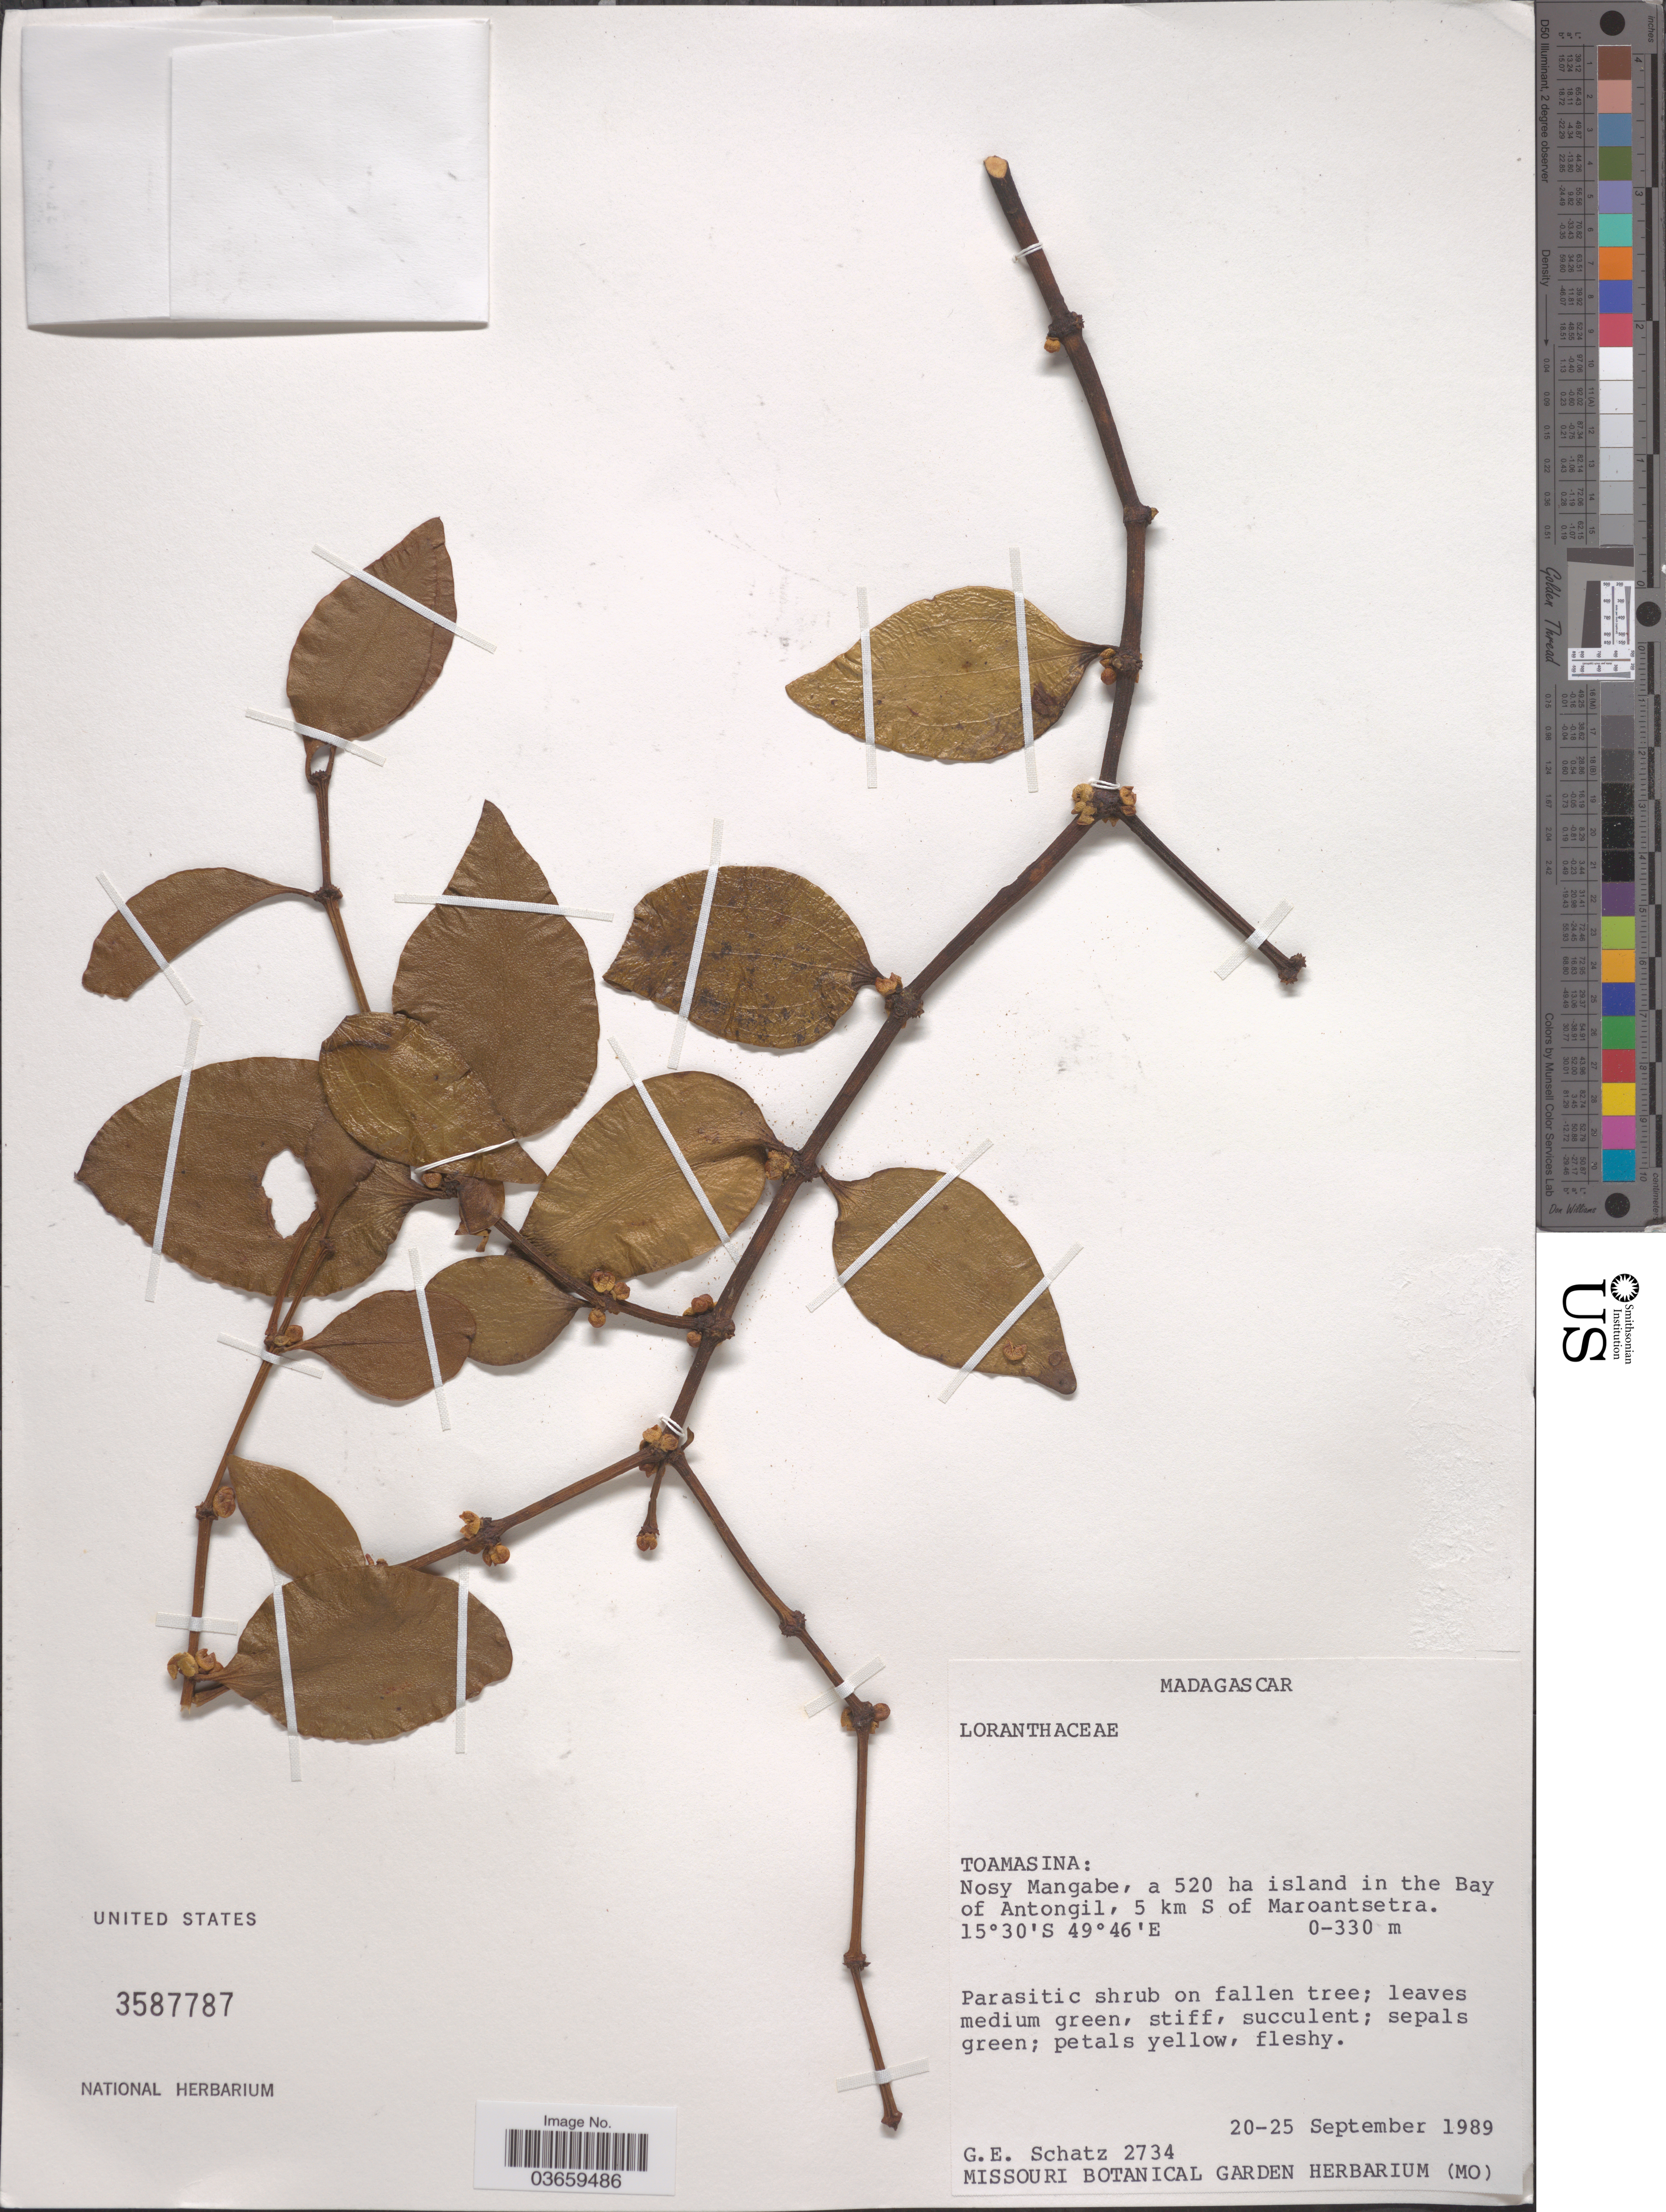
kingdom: Plantae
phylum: Tracheophyta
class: Magnoliopsida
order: Santalales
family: Loranthaceae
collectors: G. Schatz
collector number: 2734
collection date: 1989-09-20/1989-09-25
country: Madagascar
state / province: Analanjirofo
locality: Nosy Mangabe, a 520 ha island in the Bay of Antongil, 5 km S of Maroantsetra.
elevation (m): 0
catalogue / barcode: US 3587787